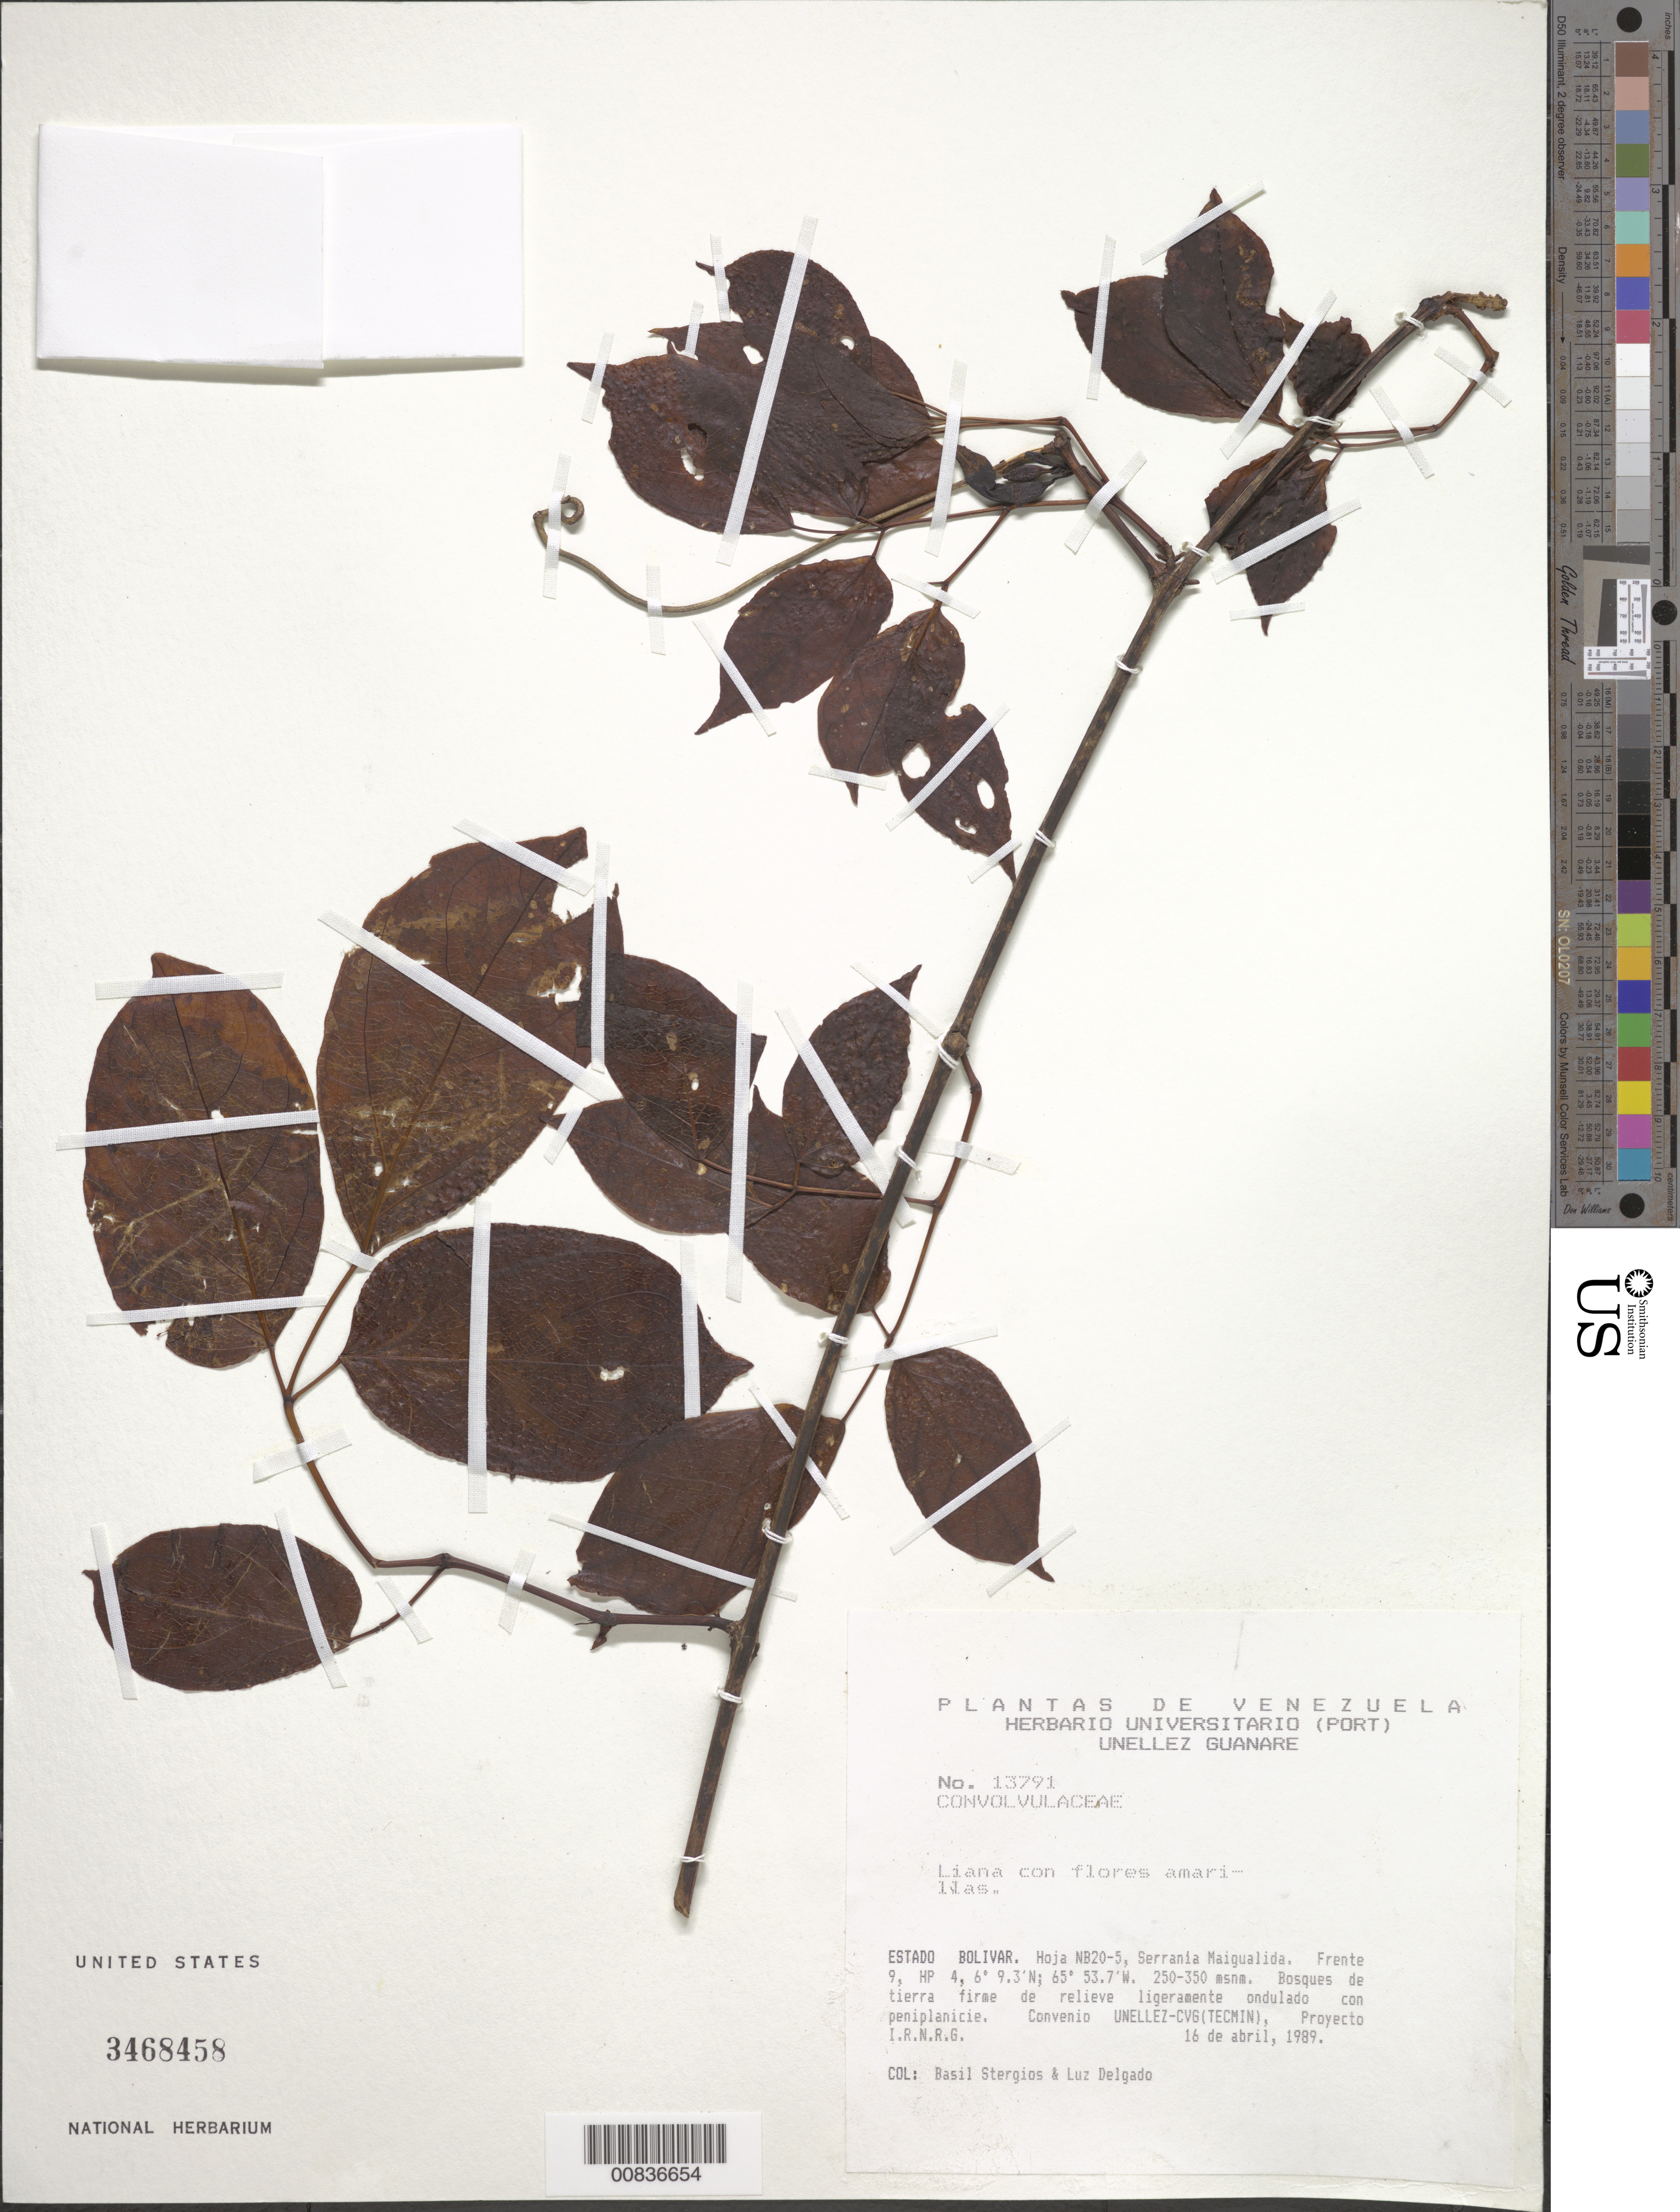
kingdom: Plantae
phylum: Tracheophyta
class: Magnoliopsida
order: Lamiales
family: Bignoniaceae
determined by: Staples, G. W.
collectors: B. G. Stergios & L. Delgado V.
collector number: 13791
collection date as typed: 16-Apr-89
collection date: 1989-04-16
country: Venezuela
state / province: Bolívar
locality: Serrania Maigualida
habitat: Bosque de tierra firme de relieve ligeramente ondulado con peniplanicie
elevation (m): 250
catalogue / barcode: US 3468458